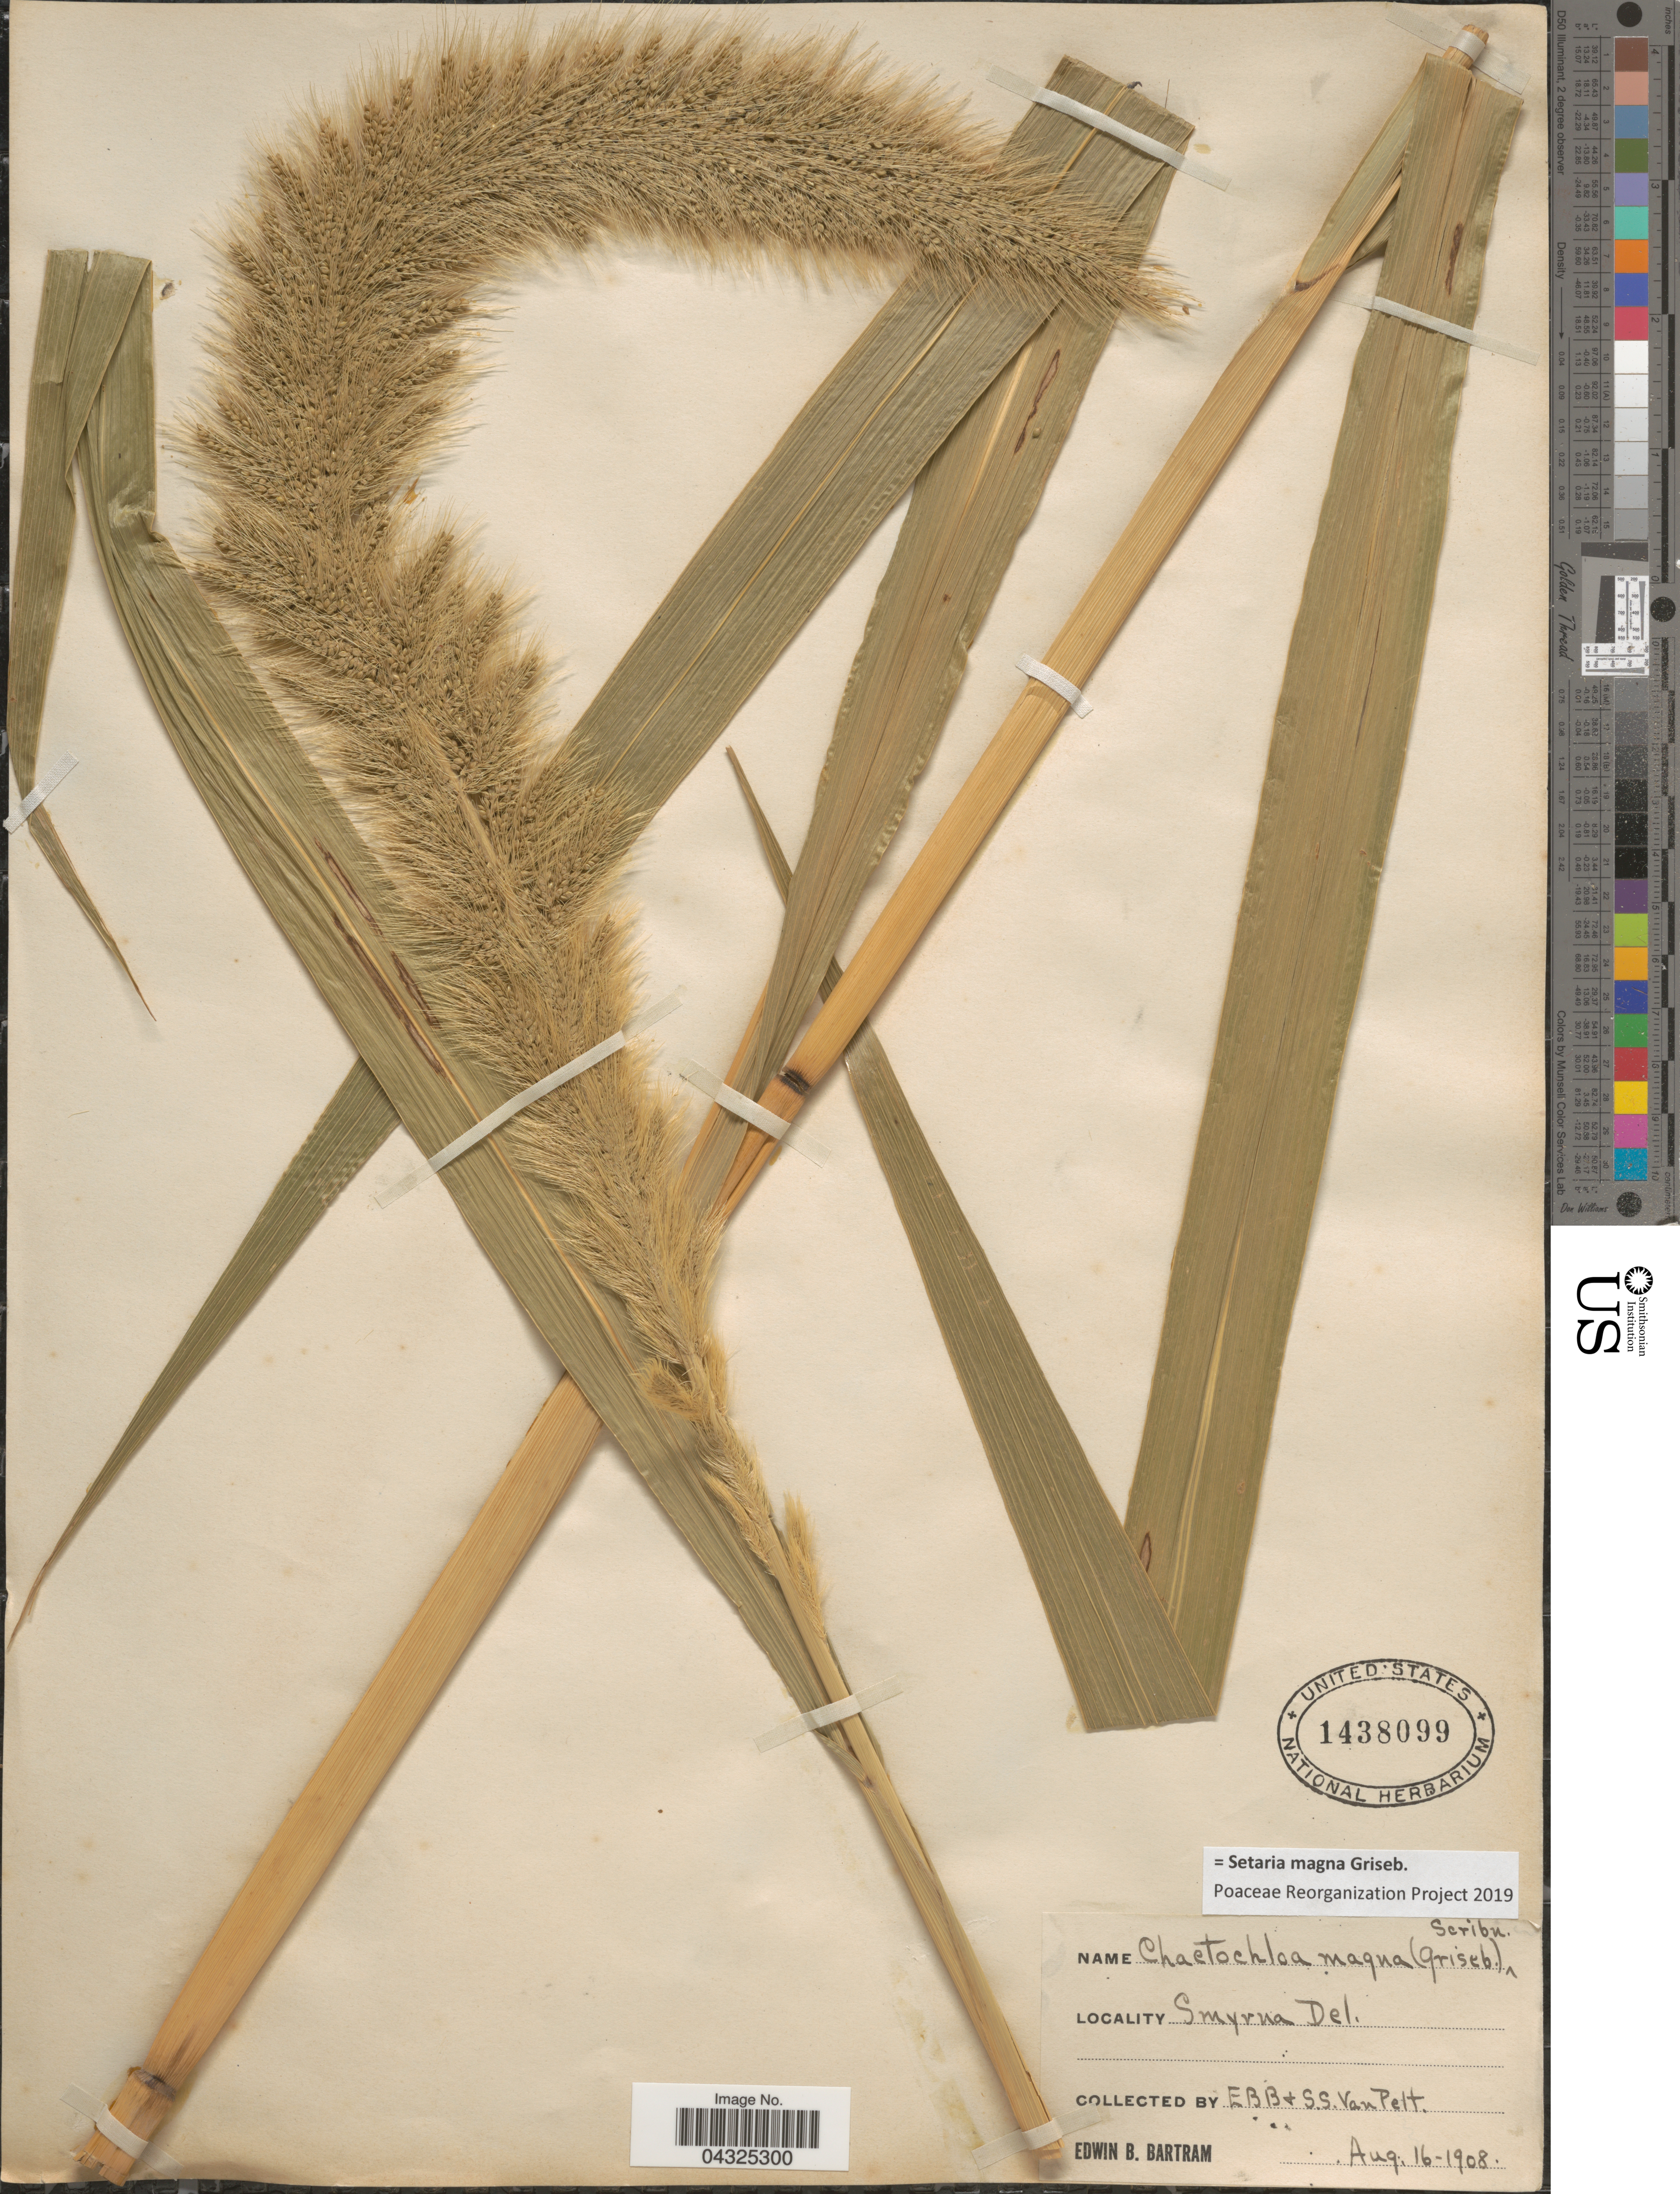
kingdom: Plantae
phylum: Tracheophyta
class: Liliopsida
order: Poales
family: Poaceae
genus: Setaria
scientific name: Setaria magna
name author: Griseb.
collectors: E. B. Bartram & S. Van Pelt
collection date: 1908-08-16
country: United States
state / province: Delaware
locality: Smyrna.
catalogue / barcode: US 1438099